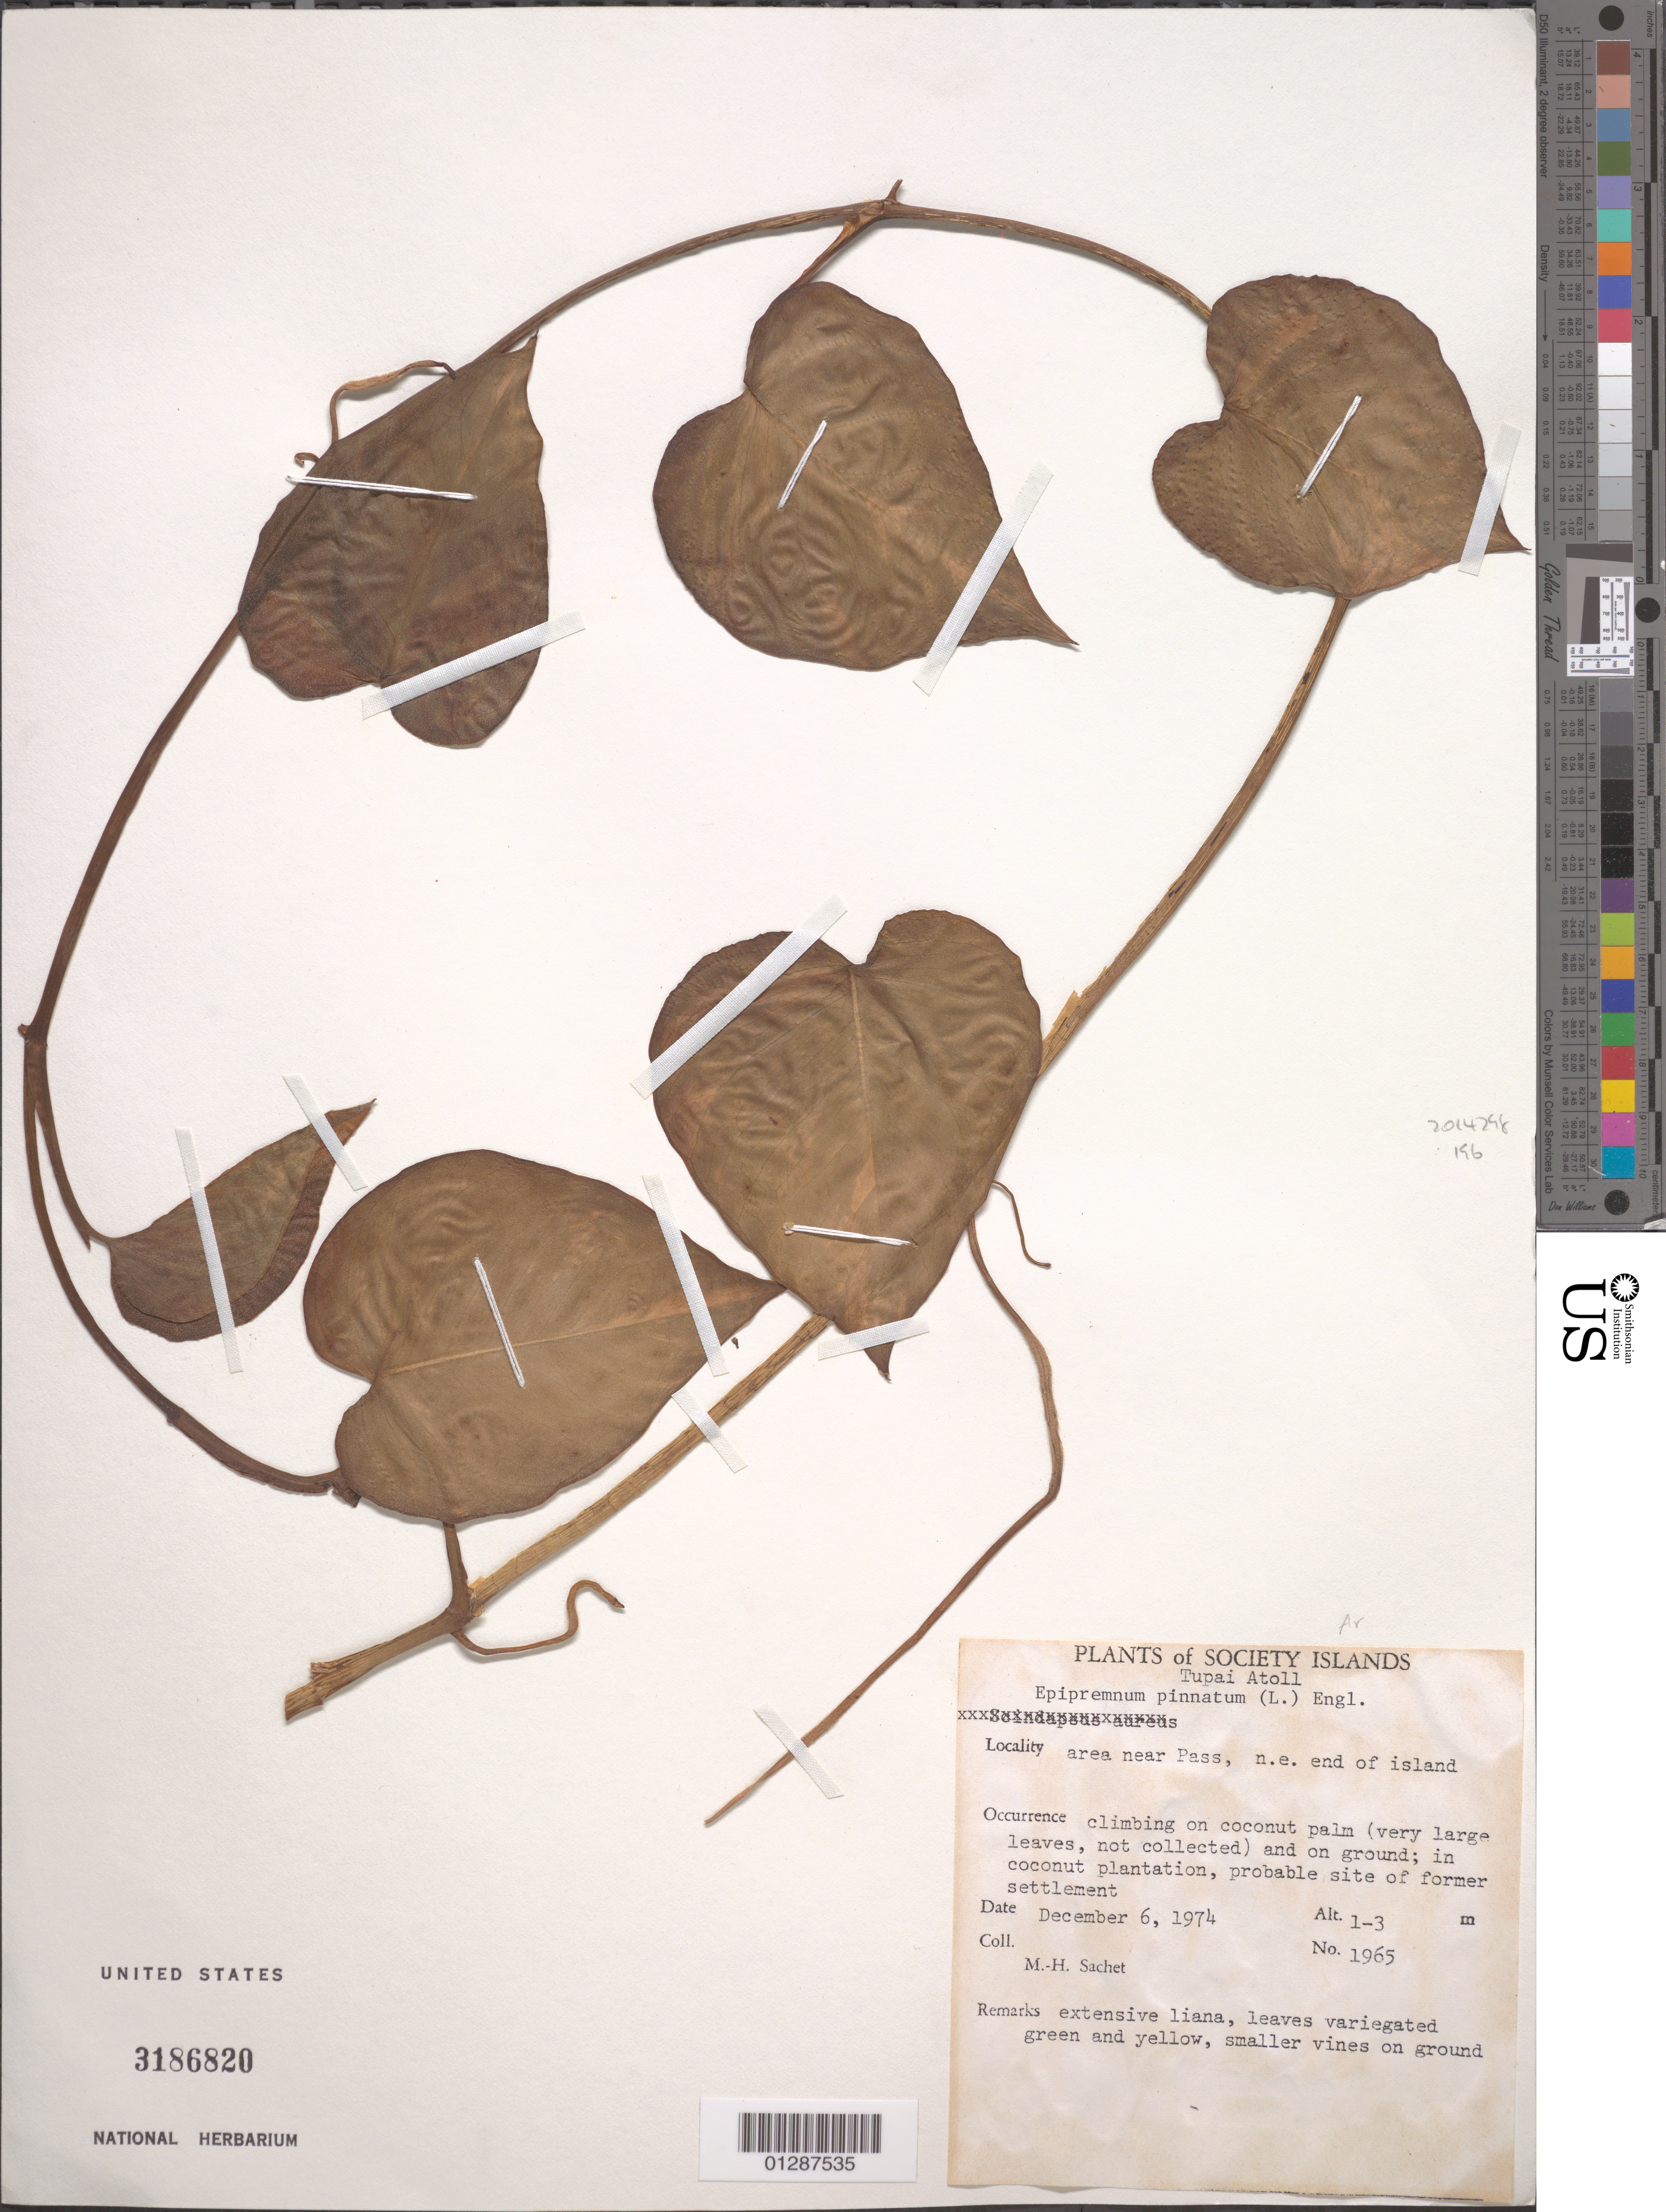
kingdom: Plantae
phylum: Tracheophyta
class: Liliopsida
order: Alismatales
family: Araceae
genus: Epipremnum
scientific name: Epipremnum aureum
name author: (Linden & André) G.S. Bunting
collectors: M.-H. Sachet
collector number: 1965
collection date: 1974-12-06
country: French Polynesia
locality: Society Islands. Tupai Atoll. Area near Pass, n.e. end of island. In coconut plantation, probable site of former settlement.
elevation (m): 1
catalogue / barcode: US 3186820